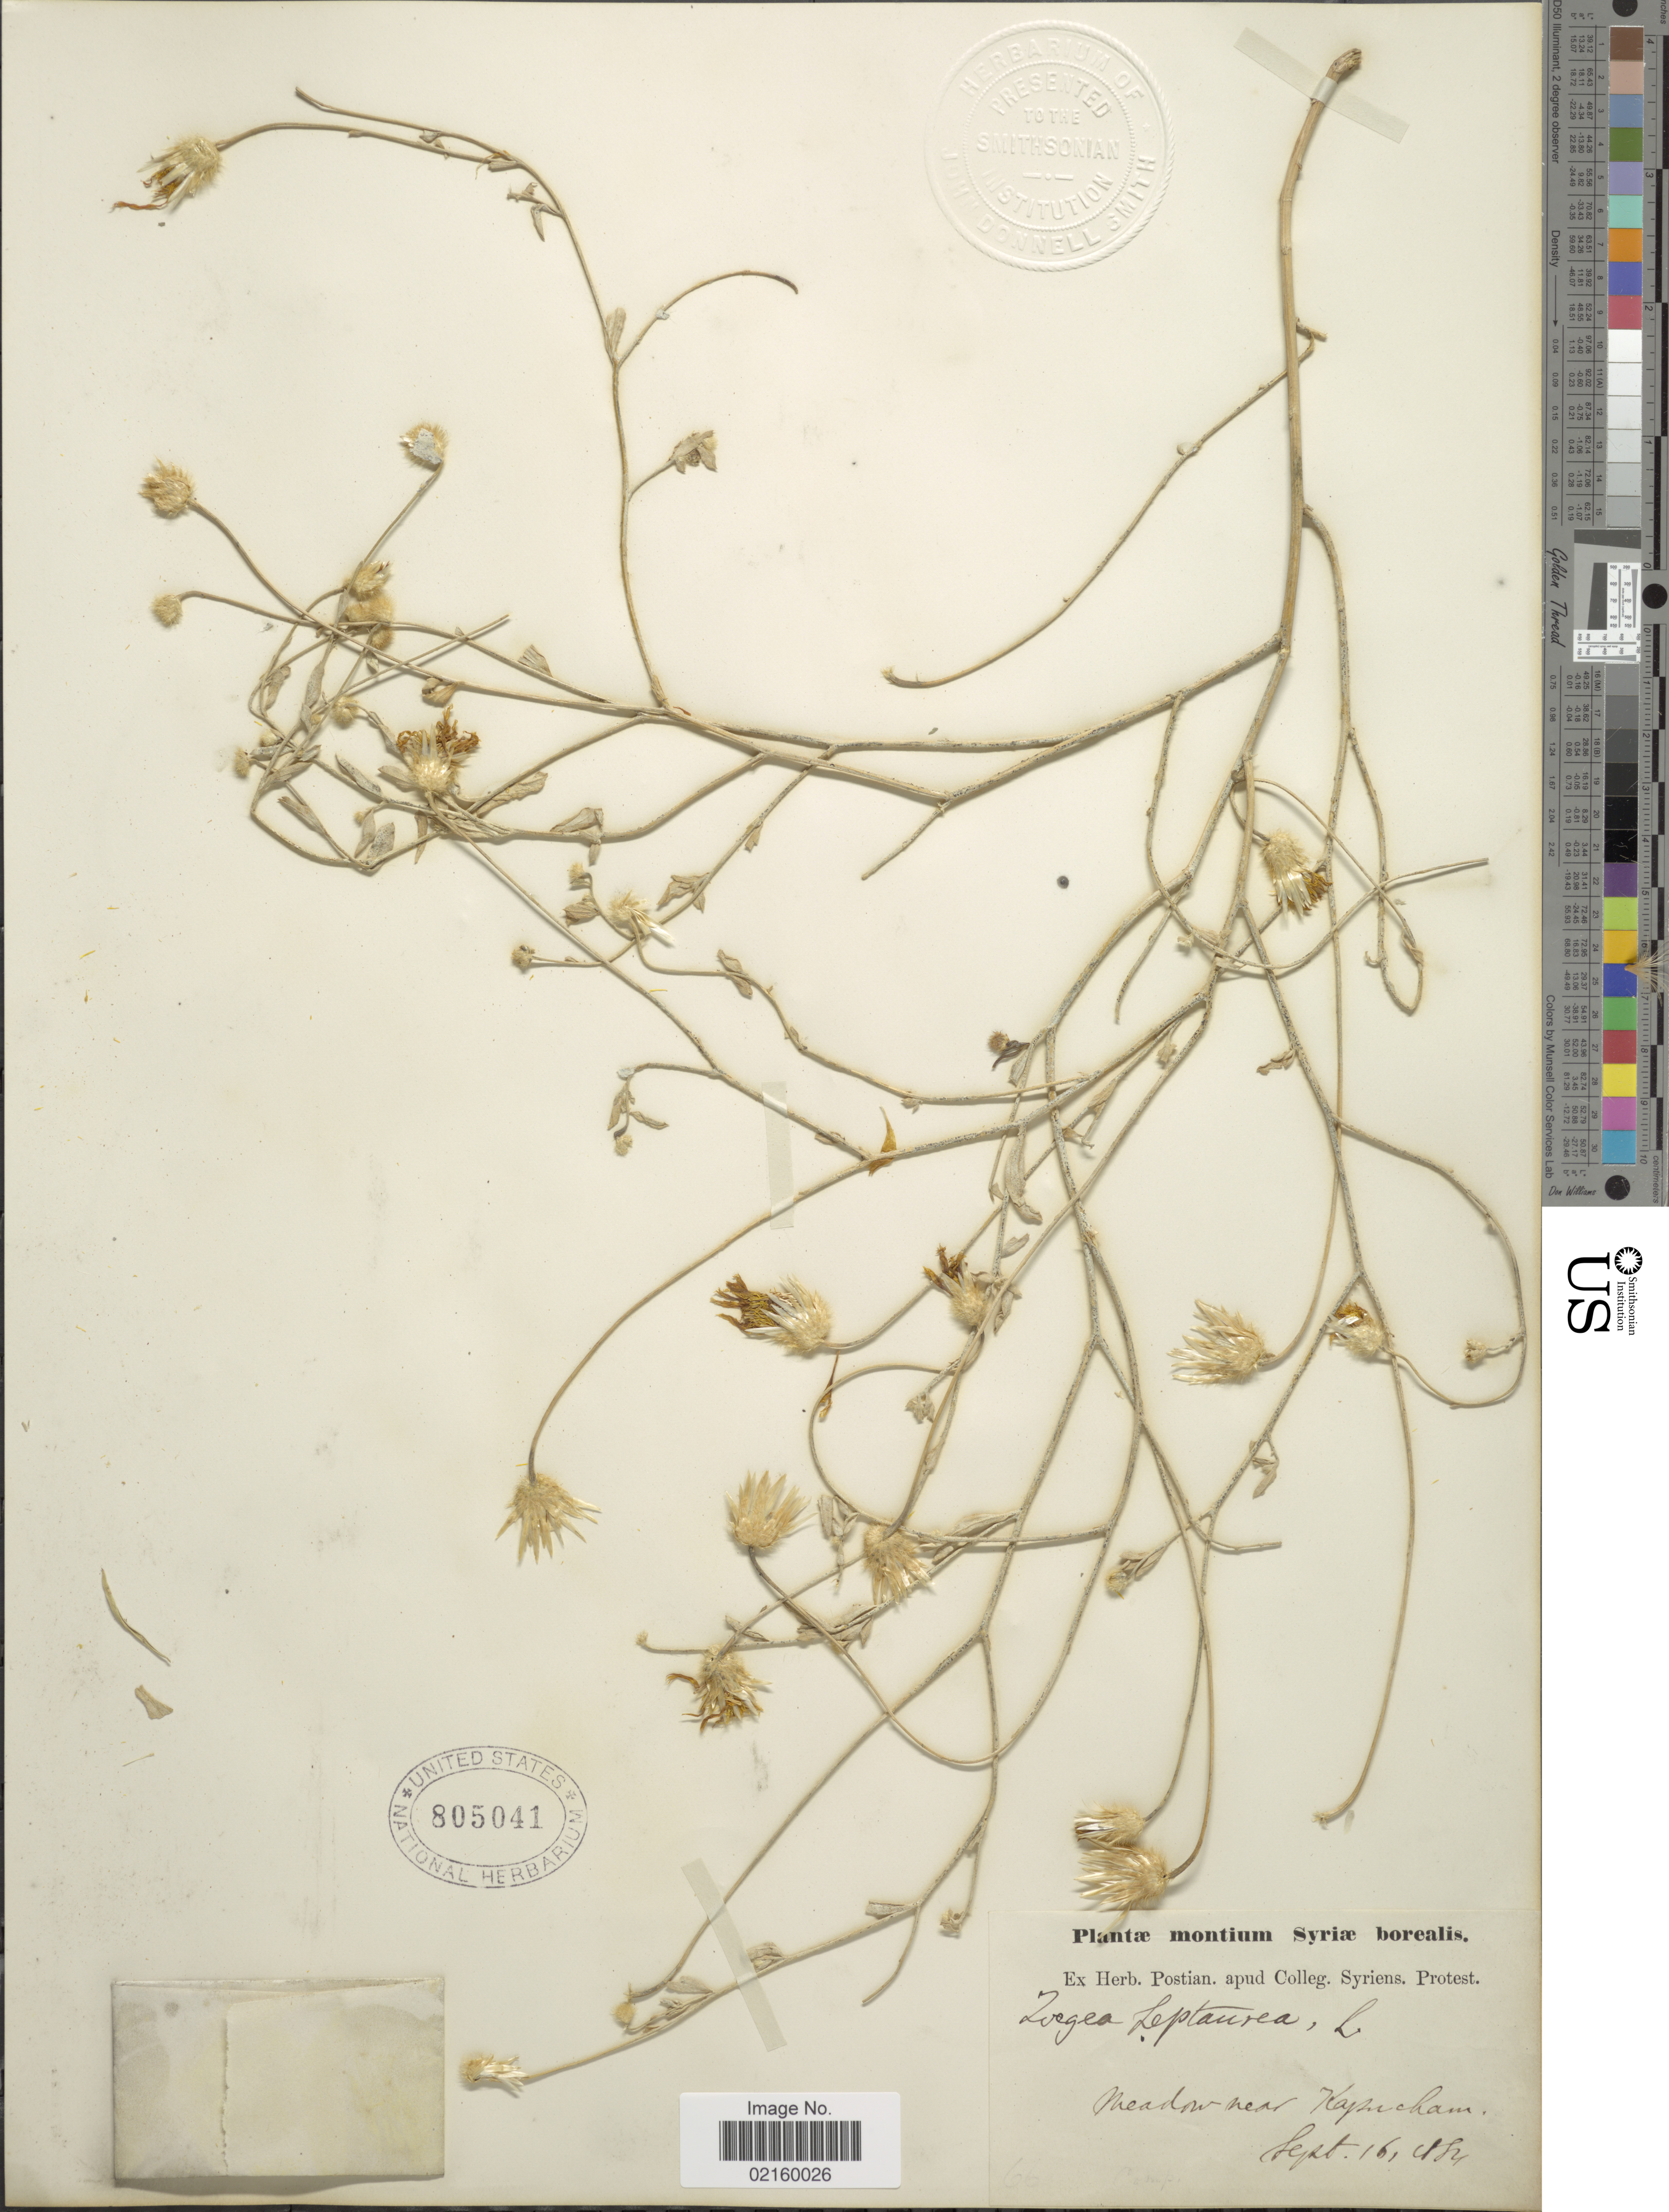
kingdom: Plantae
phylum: Tracheophyta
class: Magnoliopsida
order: Asterales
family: Asteraceae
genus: Zoegea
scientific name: Zoegea leptaurea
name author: L.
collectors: ex herb. Postian. apud Colleg. Syriens. Protest. USE "Fannie P. A. Shepard" (10308853) AS PRIMARY COLLECTOR INSTEAD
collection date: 1884-09-16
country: Syria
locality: Syriae, meadow near Kajzicham [interpreted]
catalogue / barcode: US 805041